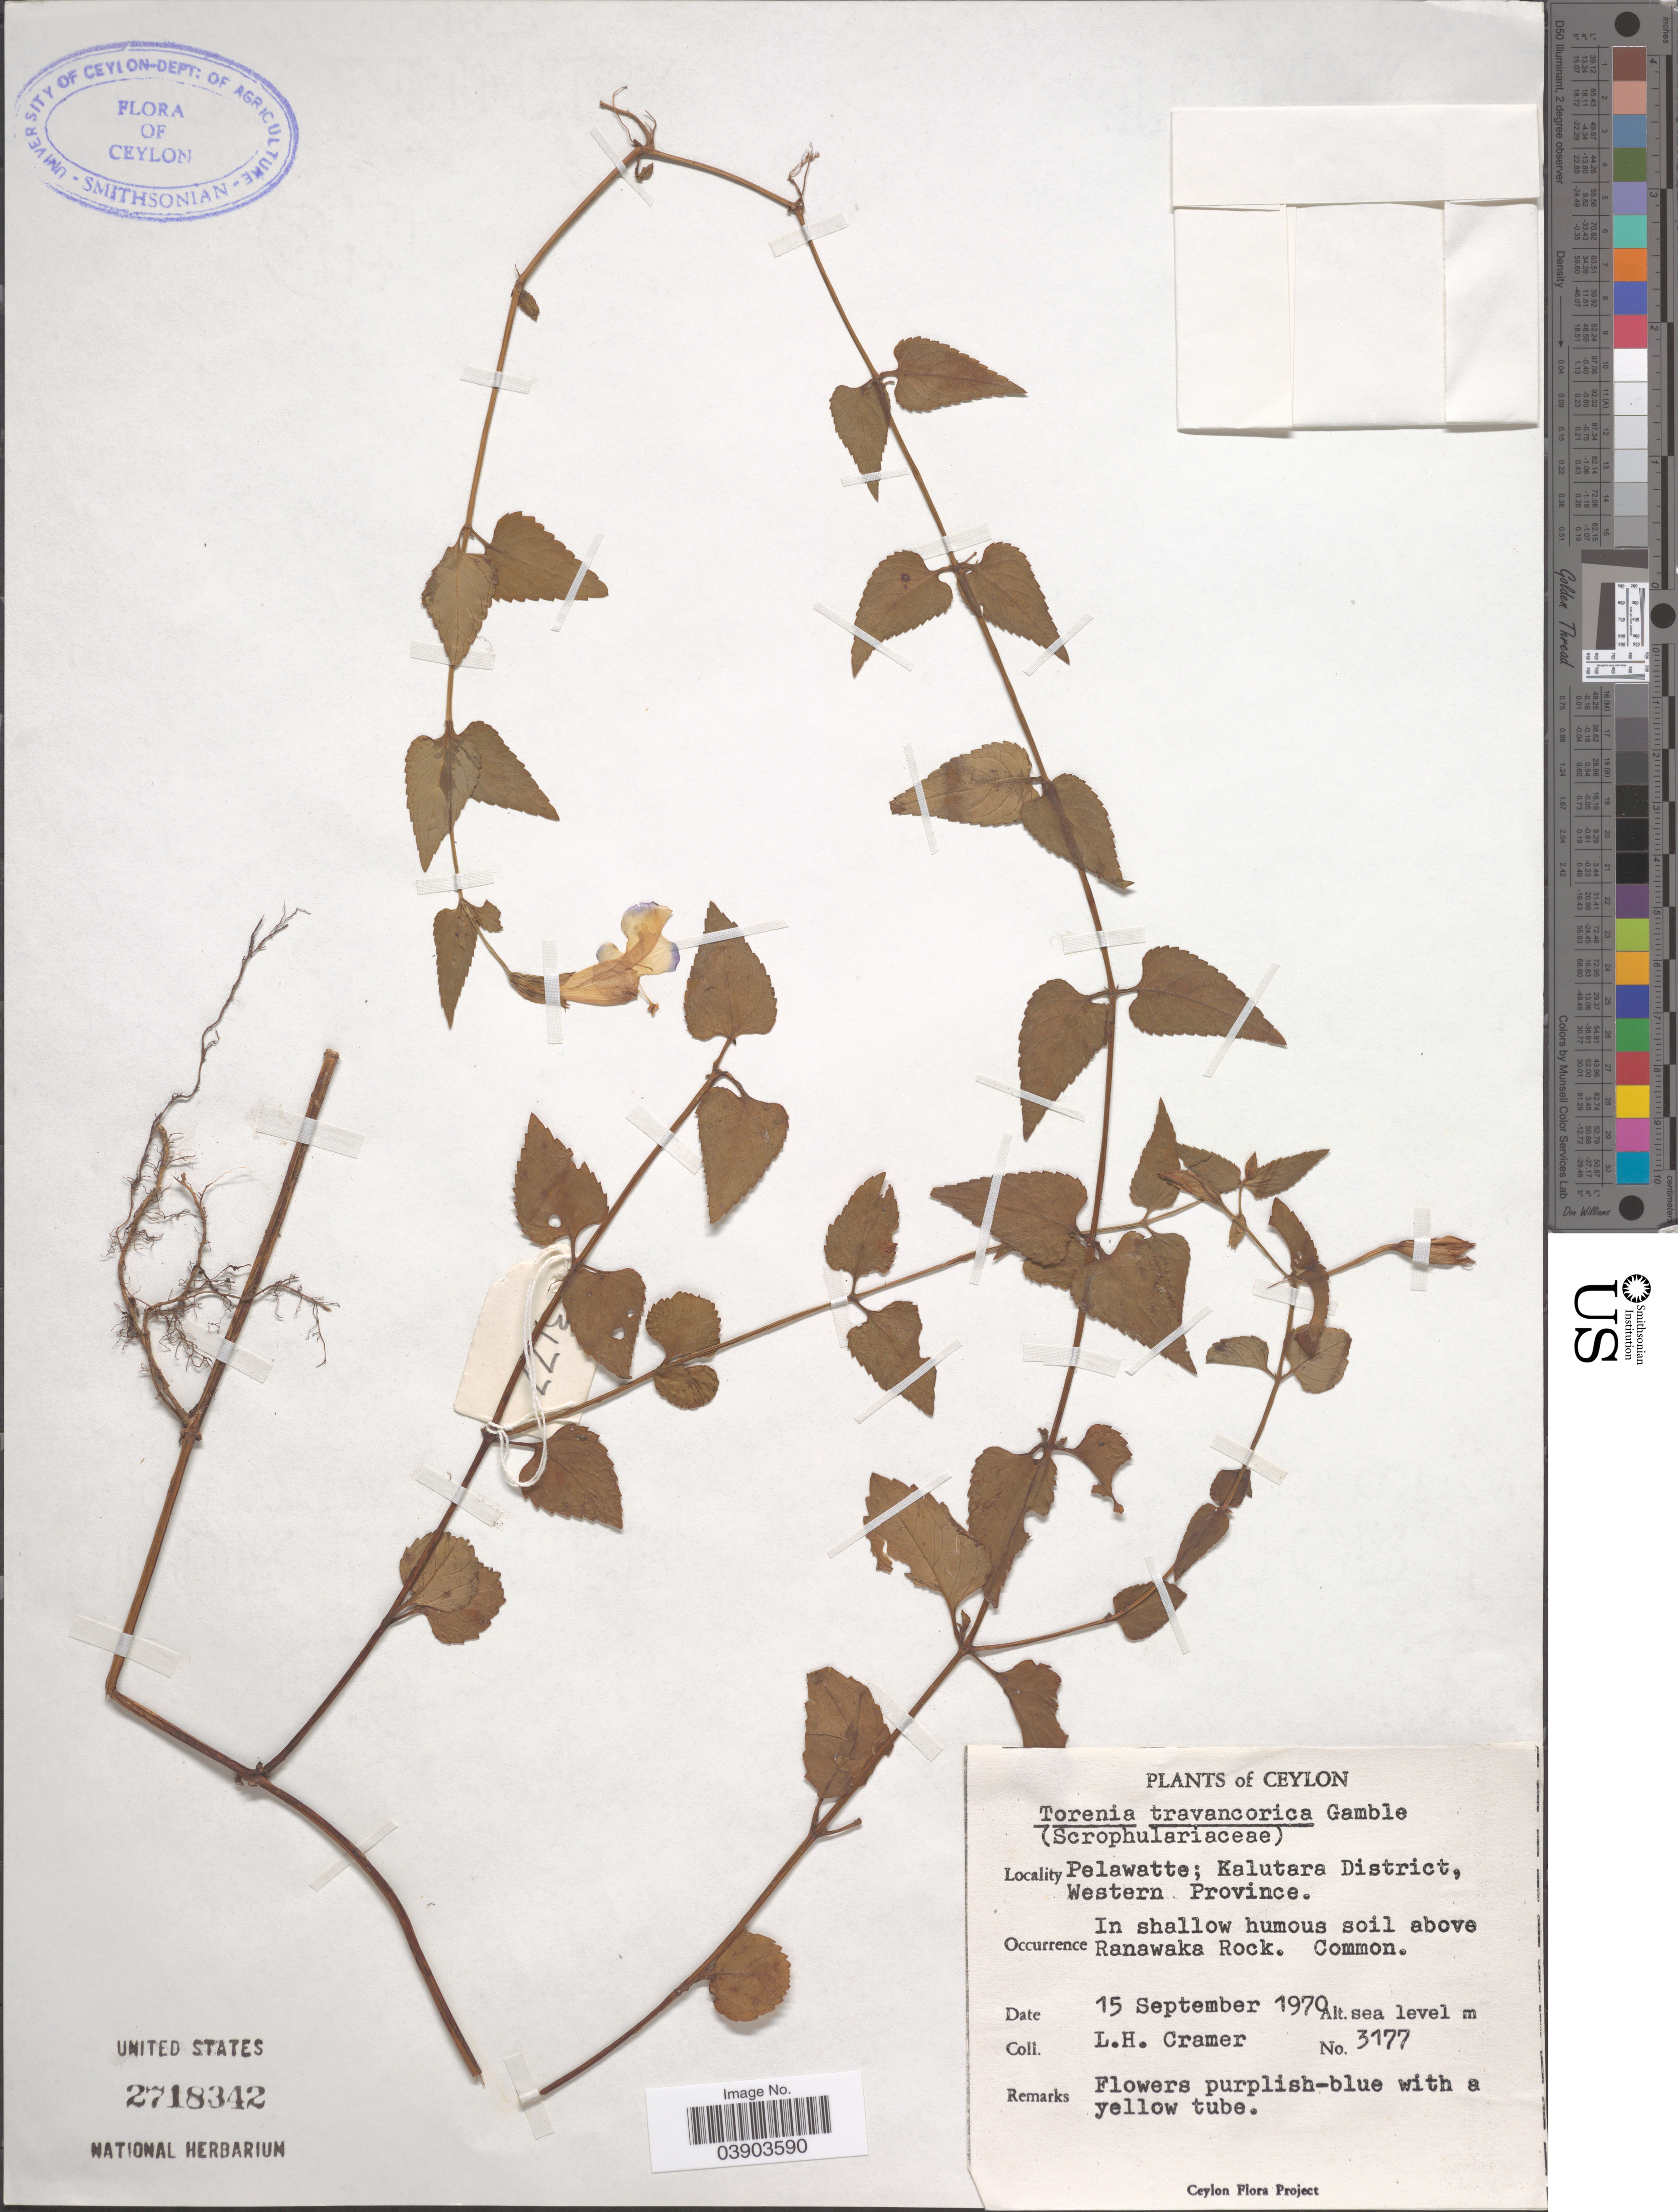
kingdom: Plantae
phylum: Tracheophyta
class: Magnoliopsida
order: Lamiales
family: Linderniaceae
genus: Torenia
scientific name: Torenia travancorica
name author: Gamble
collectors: L. H. Cramer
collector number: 3177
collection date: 1970-09-15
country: Sri Lanka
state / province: Western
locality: Ceylon. Pelawatte; Kalutara District. Above Ranawaka Rock.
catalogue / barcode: US 2718342